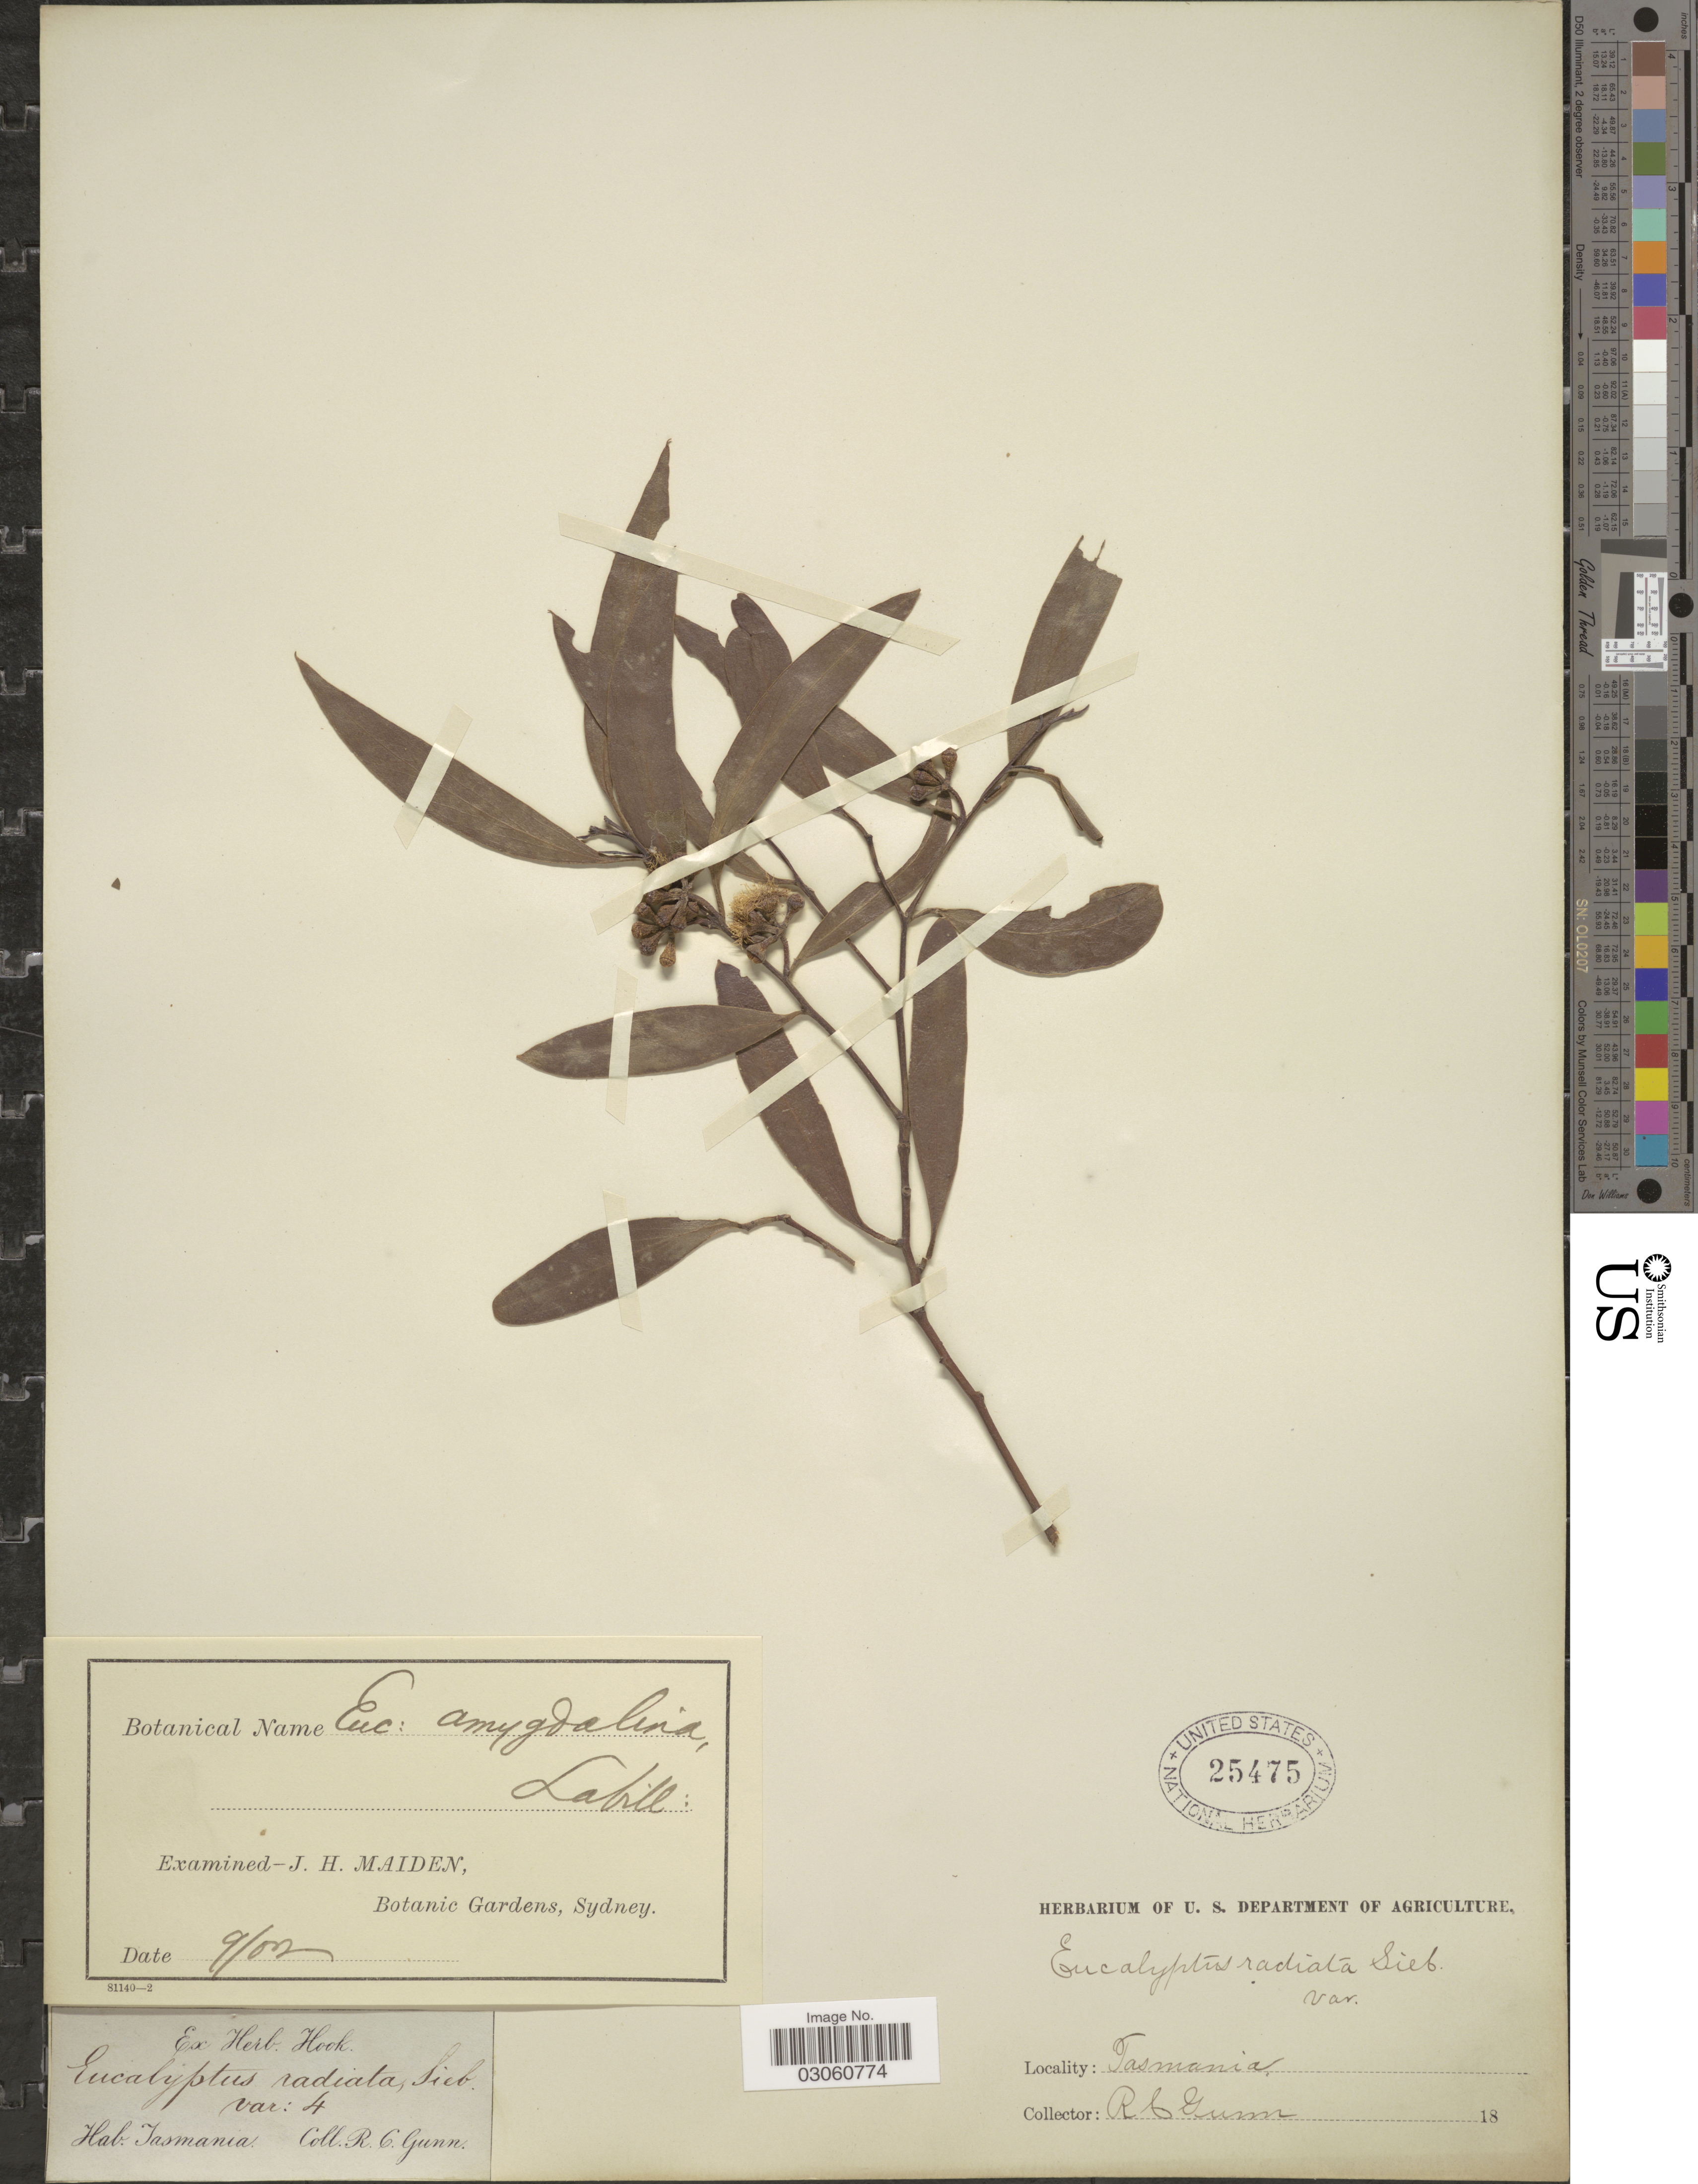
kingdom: Plantae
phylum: Tracheophyta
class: Magnoliopsida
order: Myrtales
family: Myrtaceae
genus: Eucalyptus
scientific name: Eucalyptus amygdalina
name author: Labill.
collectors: R. Gunn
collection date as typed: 18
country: Australia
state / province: Tasmania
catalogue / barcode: US 25475